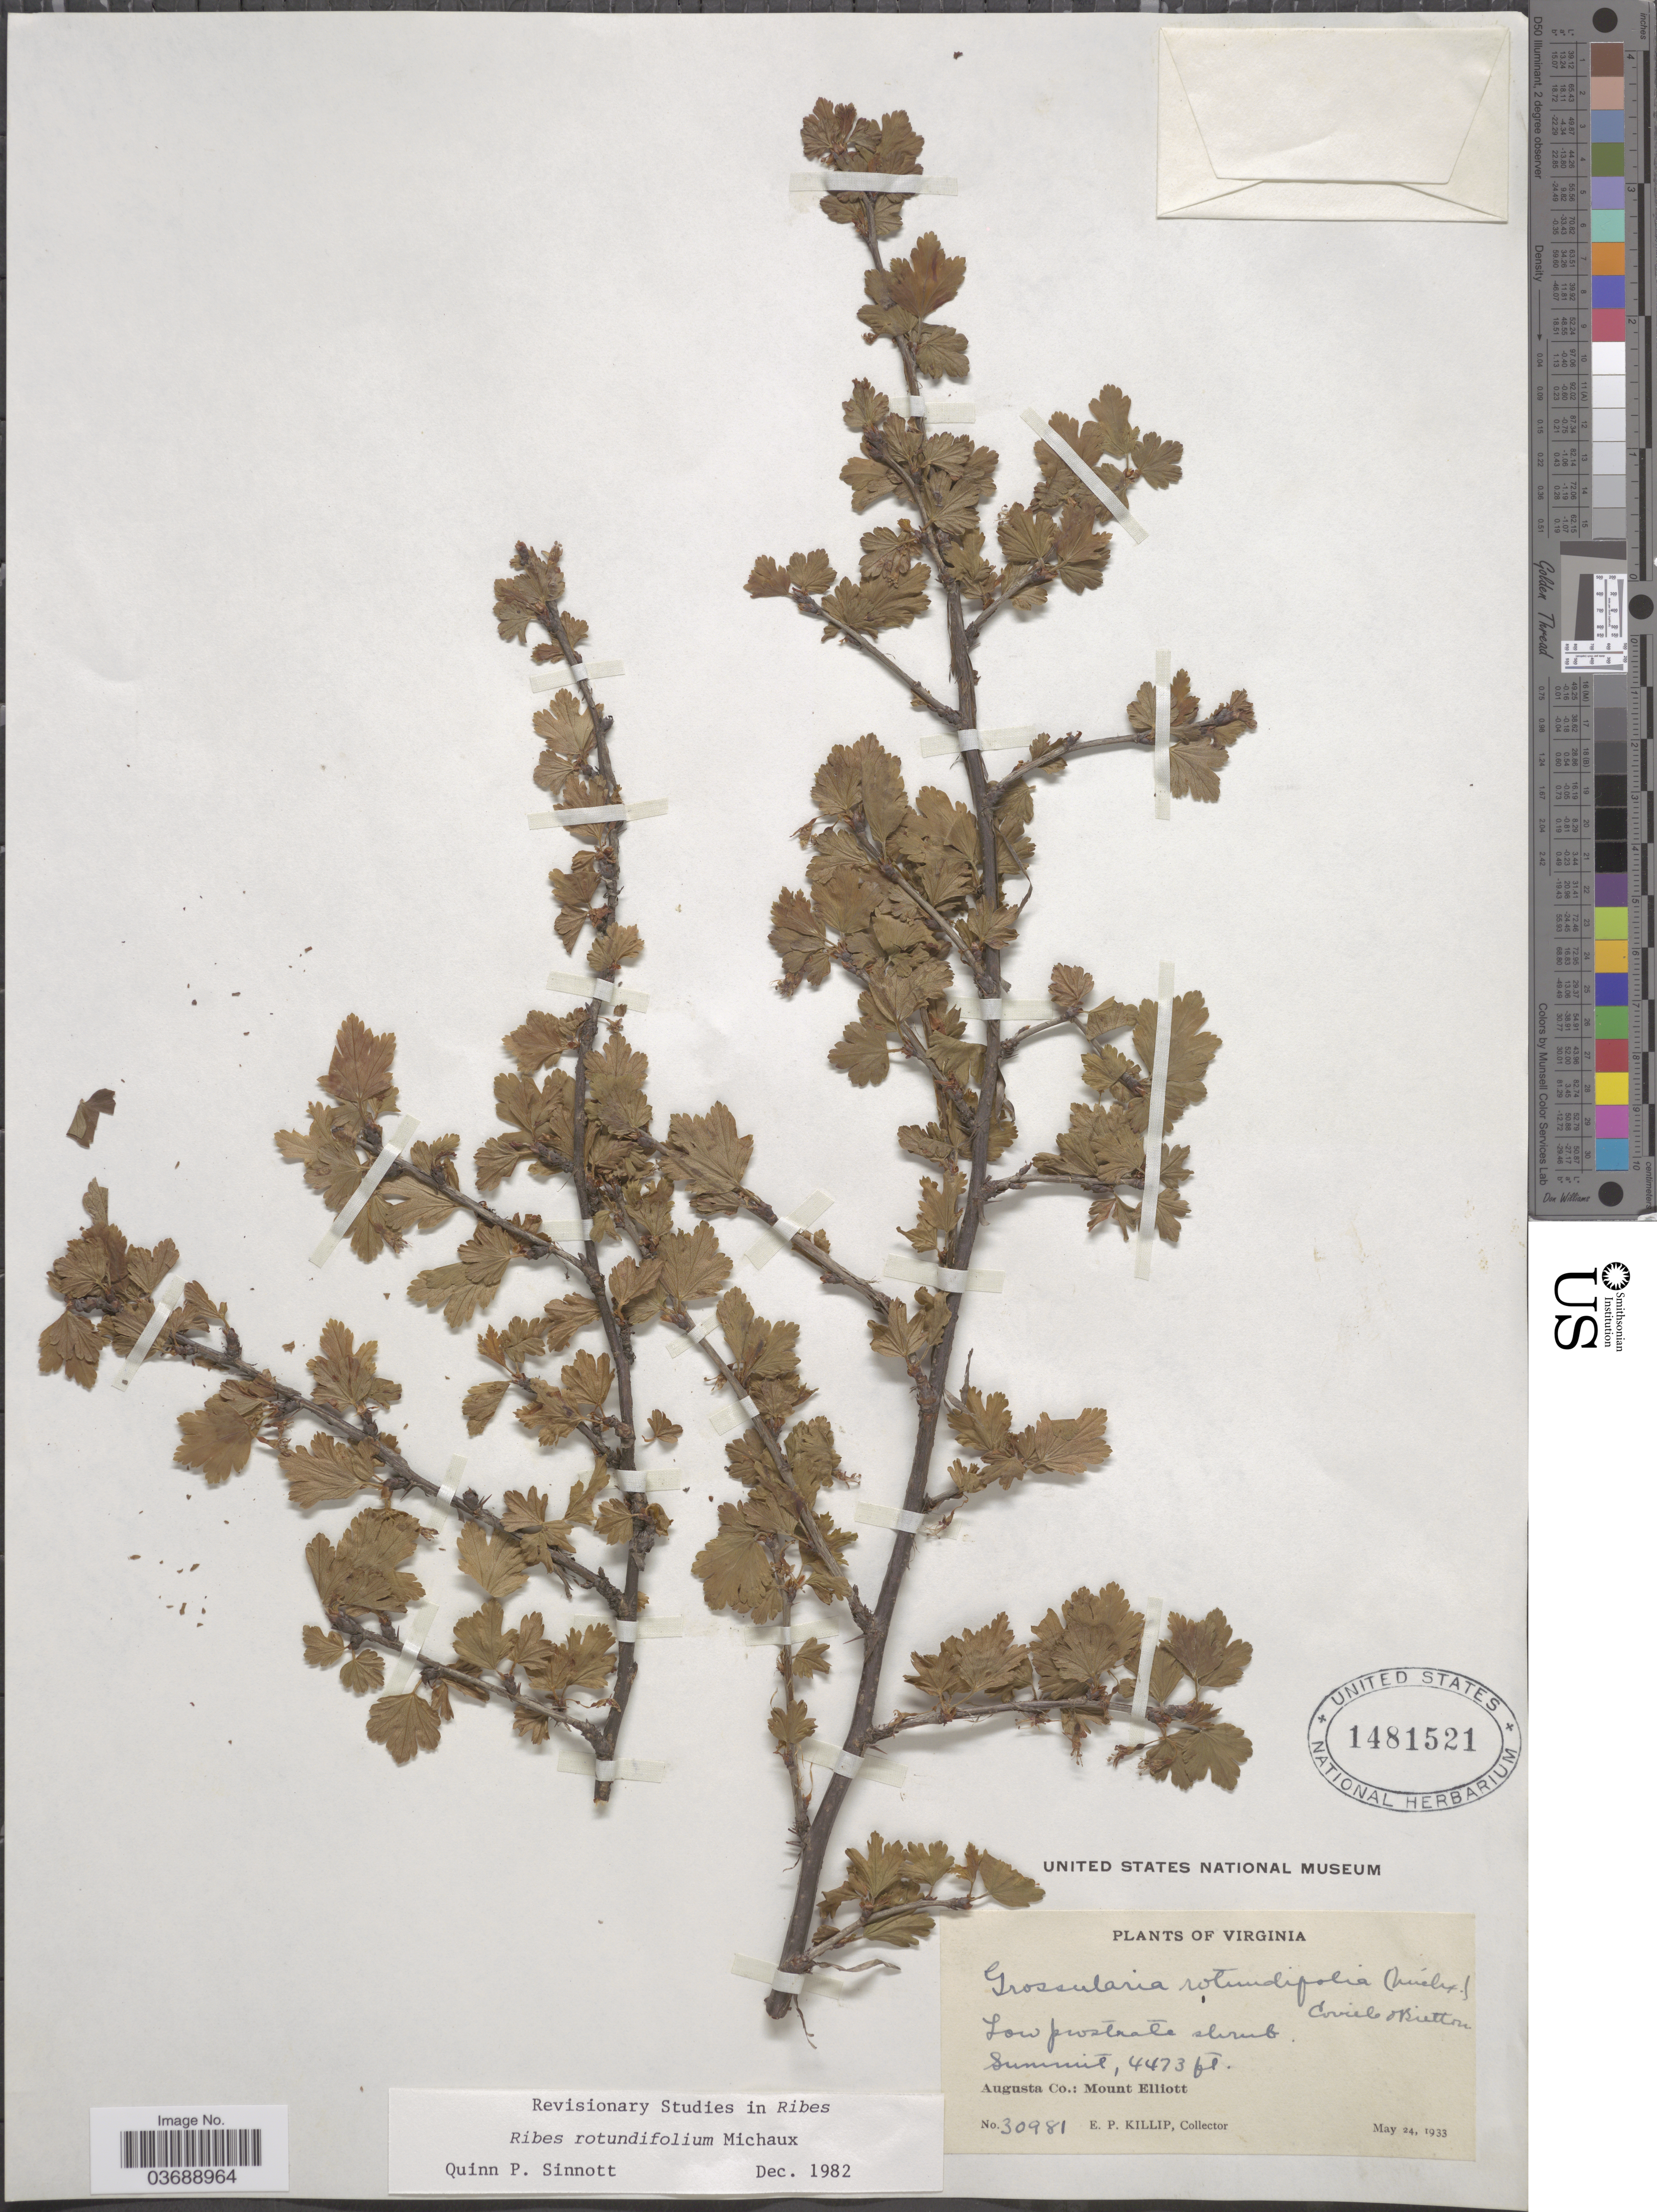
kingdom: Plantae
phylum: Tracheophyta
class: Magnoliopsida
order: Saxifragales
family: Grossulariaceae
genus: Ribes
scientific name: Ribes rotundifolium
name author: Michx.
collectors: E. P. Killip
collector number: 30981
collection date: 1933-05-24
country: United States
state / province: Virginia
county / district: Augusta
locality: Summit, Augusta Co.; Mount Elliott.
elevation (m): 1363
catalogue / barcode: US 1481521